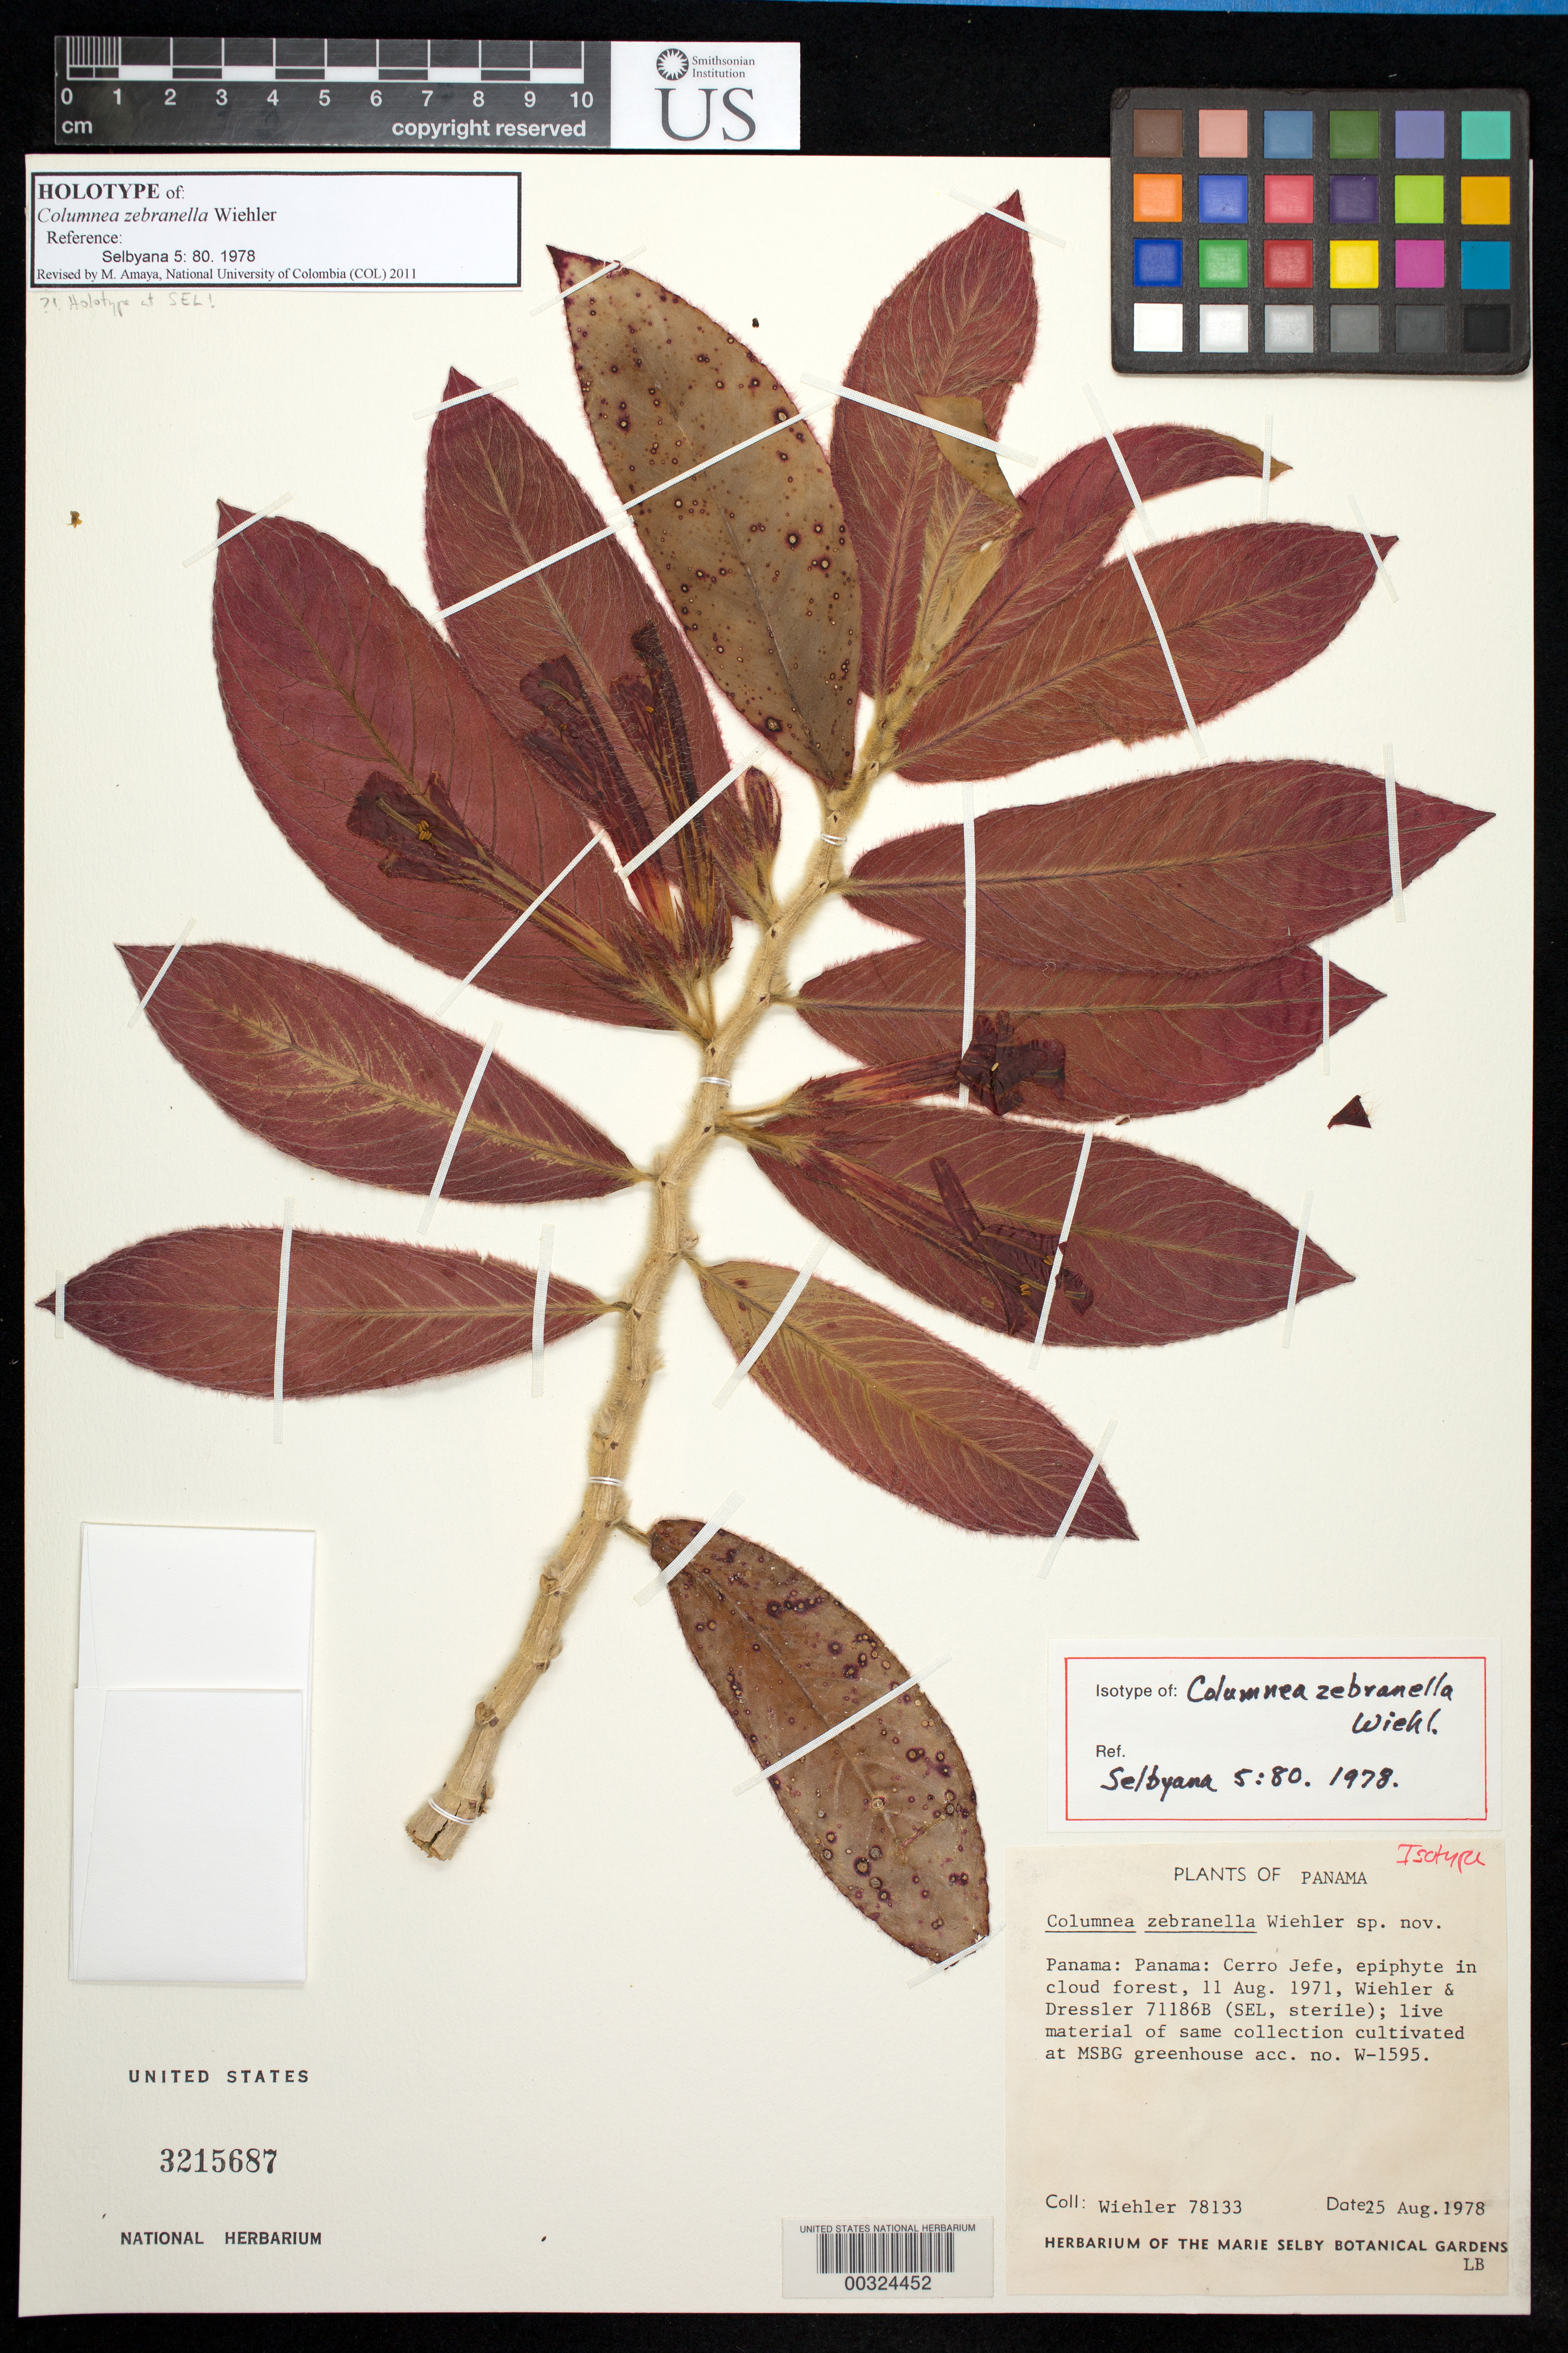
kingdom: Plantae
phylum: Tracheophyta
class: Magnoliopsida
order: Lamiales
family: Gesneriaceae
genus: Columnea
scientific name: Columnea zebranella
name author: Wiehler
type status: Isotype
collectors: H. J. Wiehler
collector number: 78133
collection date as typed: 25 Aug 1978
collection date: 1978-08-25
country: Panama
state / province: Panamá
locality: Cerro Jefe, cloud forest.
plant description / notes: Specimen made from cultivated plant, 25 Aug 1978; orig. collection 11 Aug 1971, Weihler & Dressler 71186B (SEL, sterile); live material of same collection cultivated at SEL greenhouse acc. no. W-1595.; Erroneously annotated as "holotype" by M. Amaya (2011); holotype is deposited at SEL.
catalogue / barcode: US 3215687